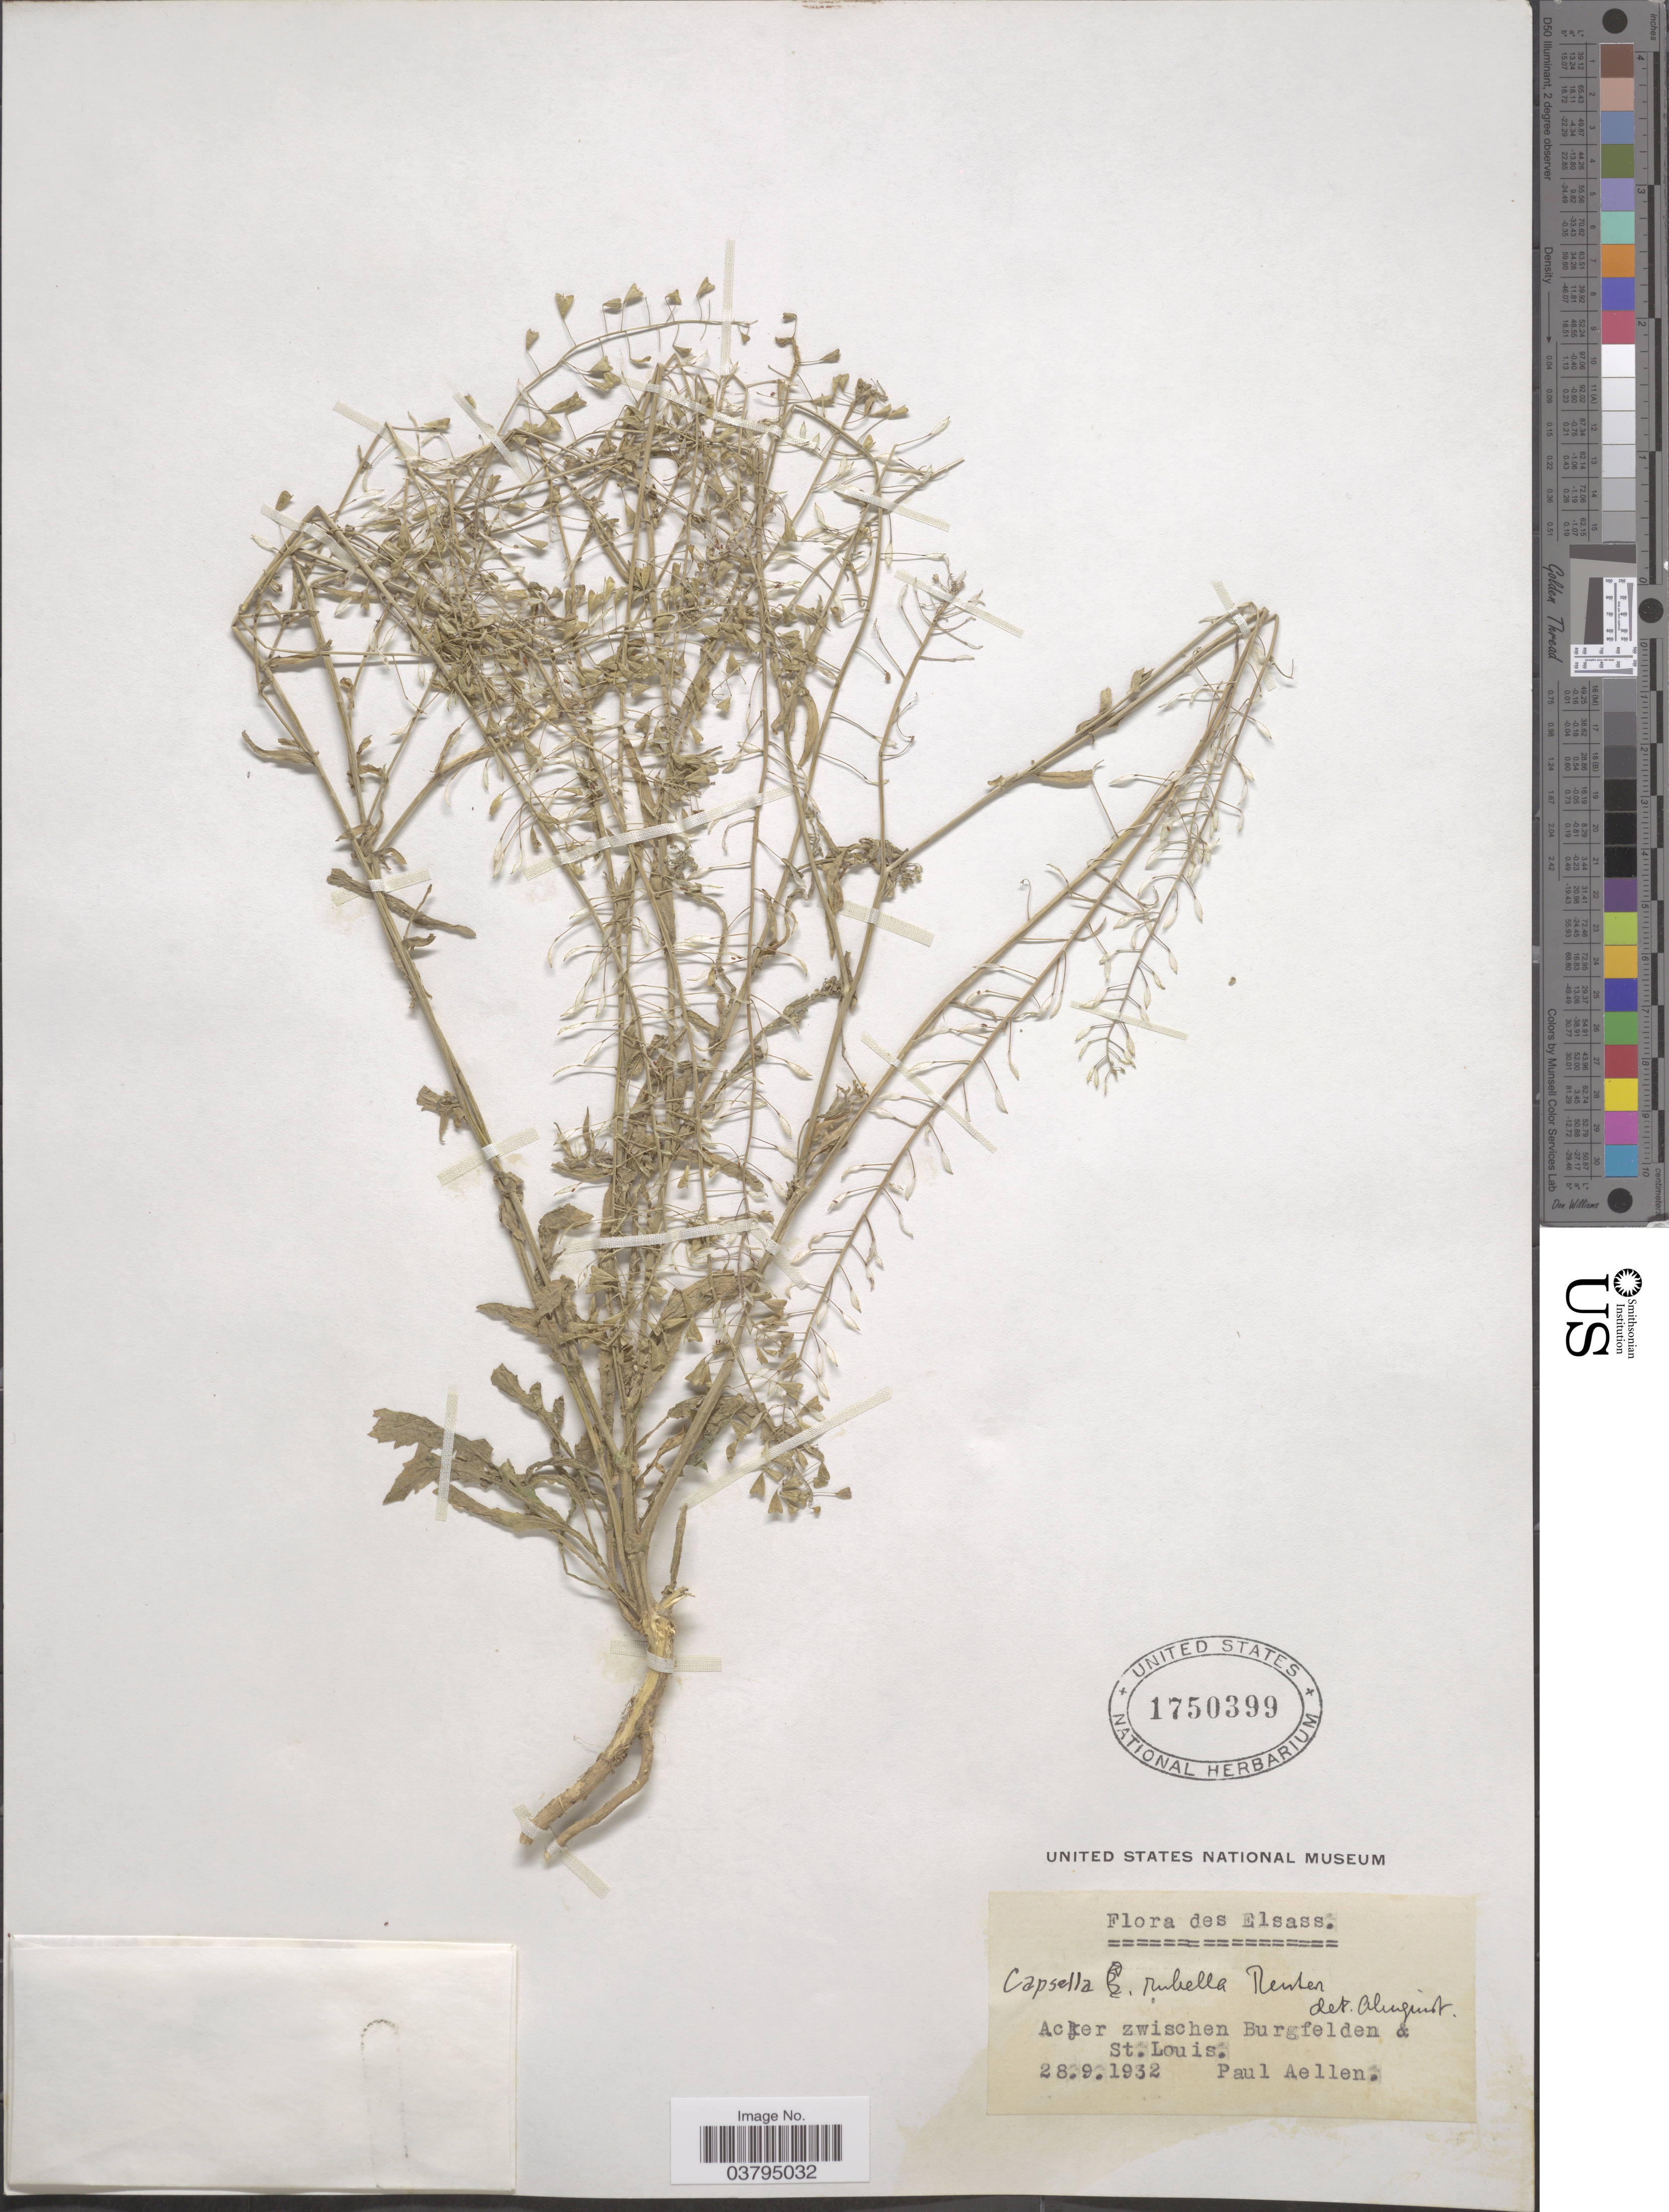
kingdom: Plantae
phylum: Tracheophyta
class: Magnoliopsida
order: Brassicales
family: Brassicaceae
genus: Capsella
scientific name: Capsella rubella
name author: Reut.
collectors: P. Aellen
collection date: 1932-09-28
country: France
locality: Elsass. Acker zwischen Burgfelden & St. Louis.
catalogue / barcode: US 1750399